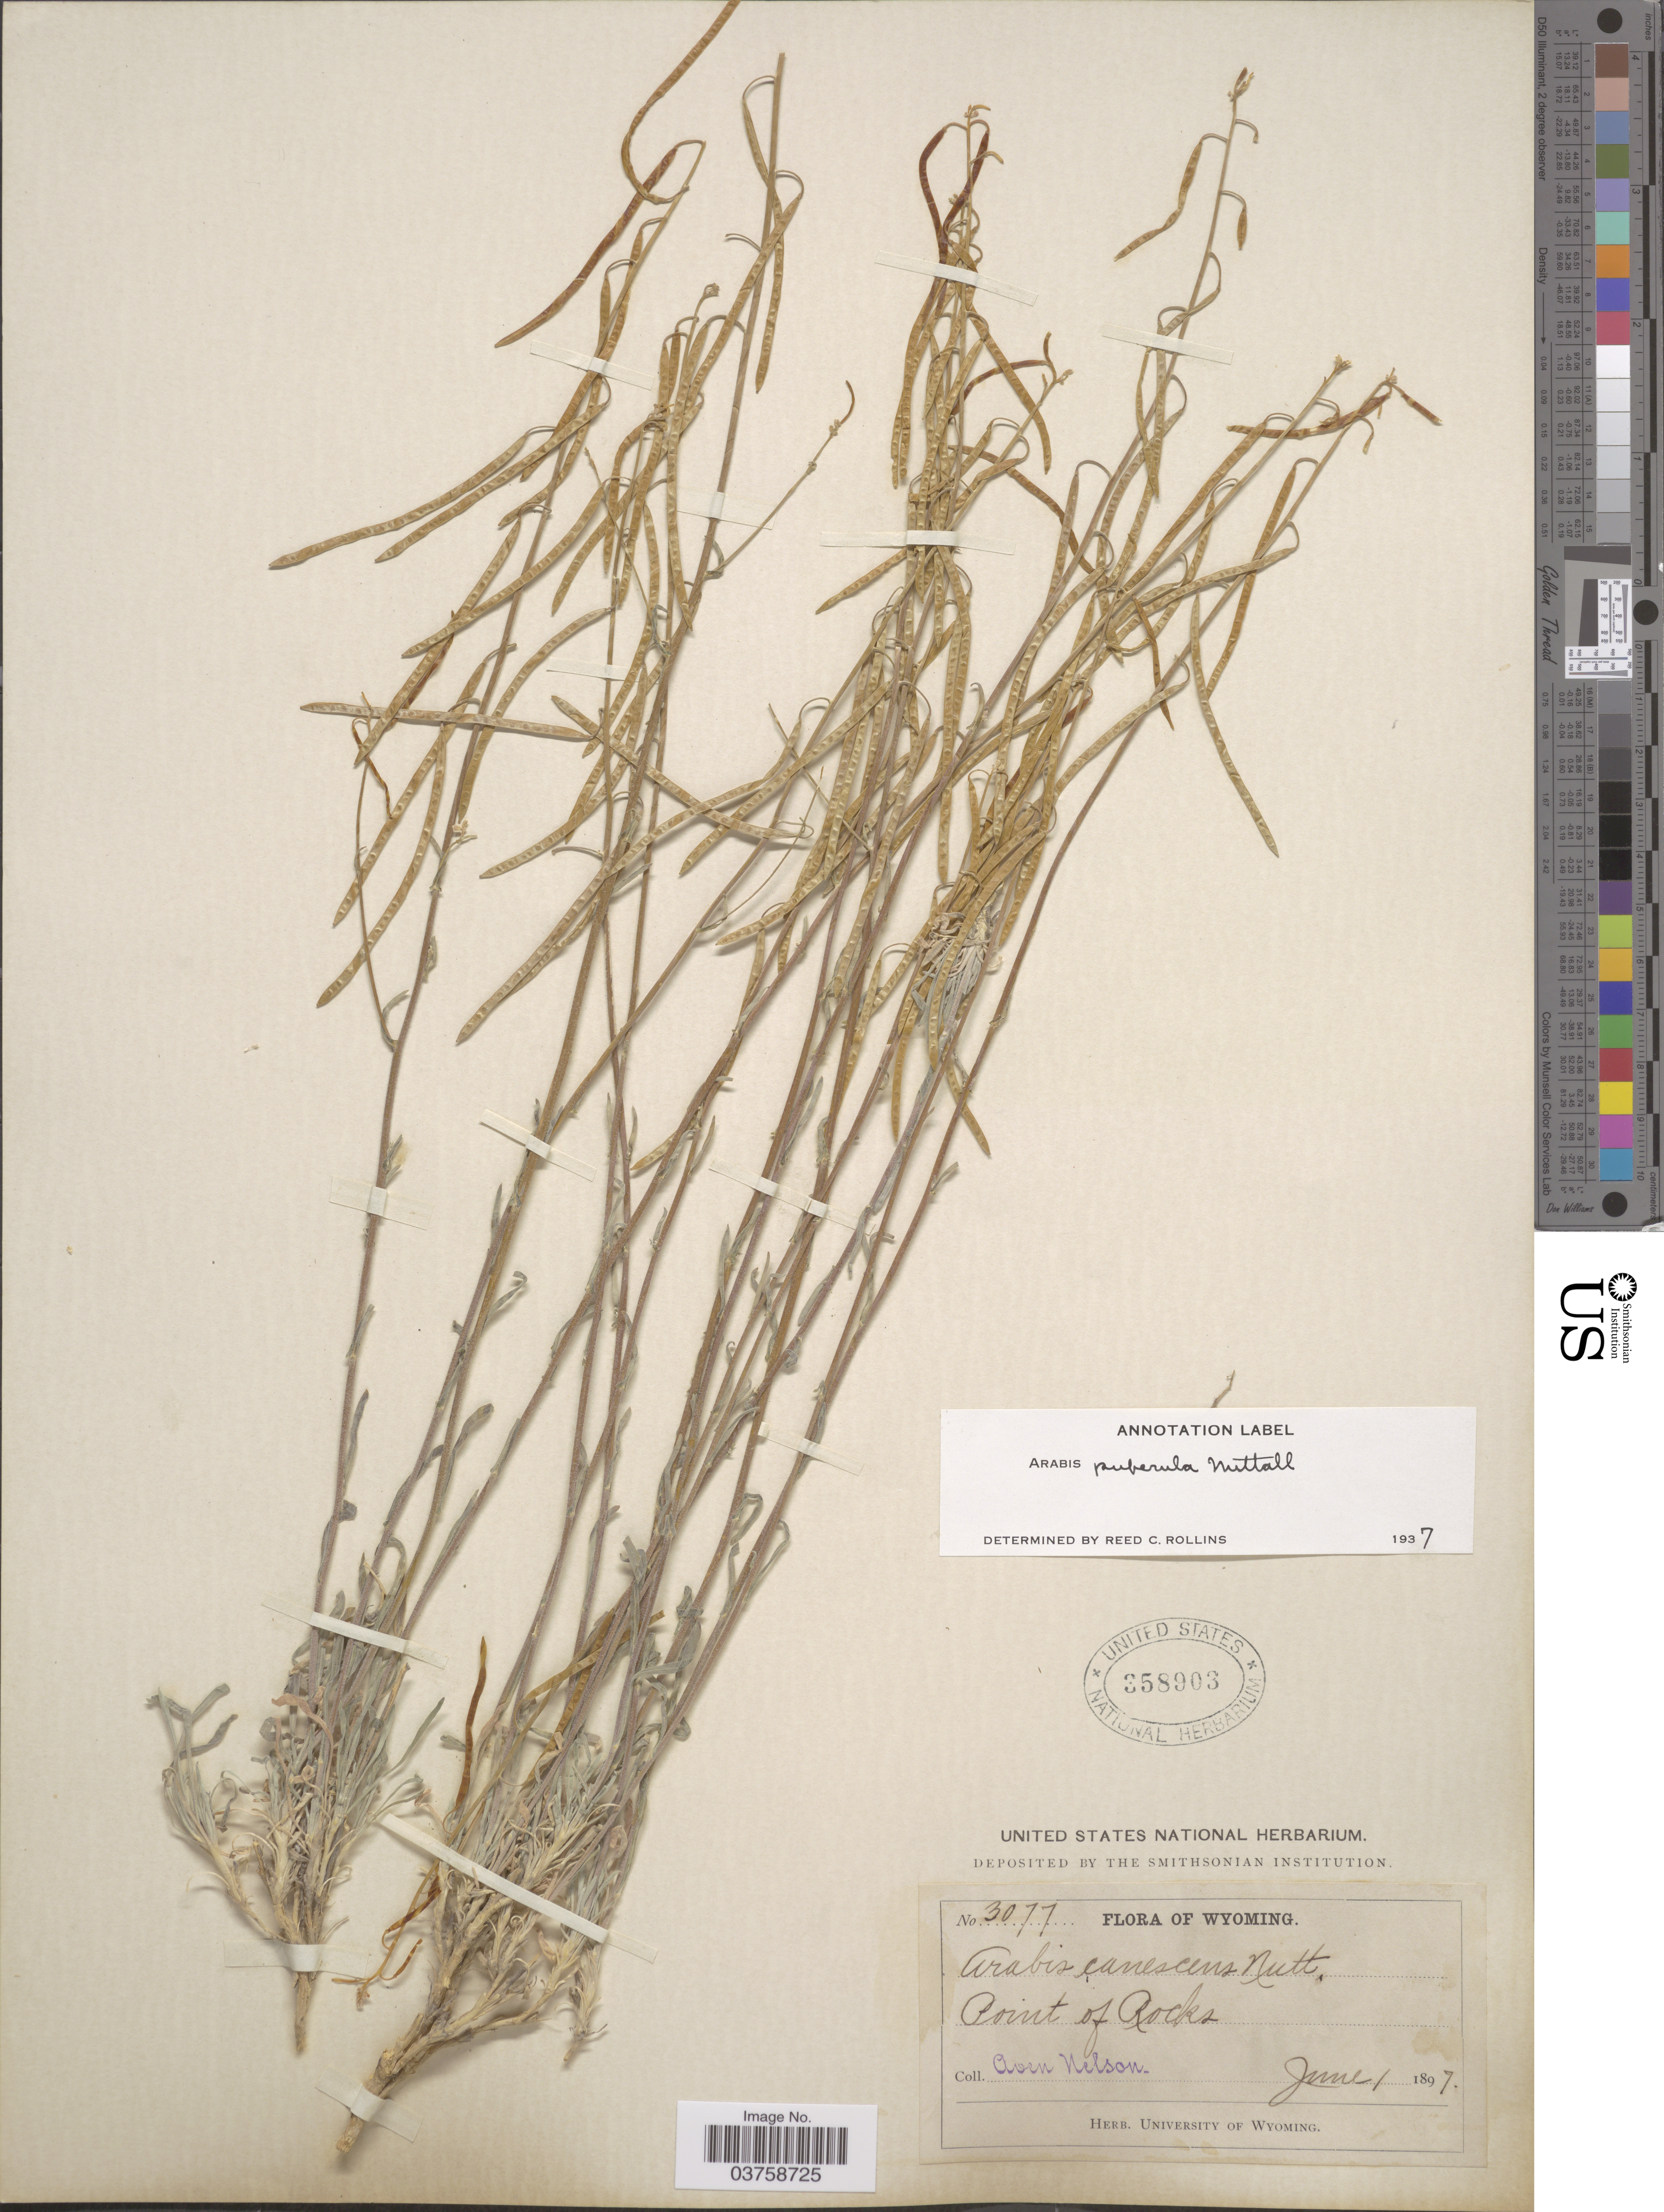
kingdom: Plantae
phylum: Tracheophyta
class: Magnoliopsida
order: Brassicales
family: Brassicaceae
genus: Arabis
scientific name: Arabis puberula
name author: Nutt.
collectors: A. Nelson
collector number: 3077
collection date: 1897-06-01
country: United States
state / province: Wyoming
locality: Point of Rocks.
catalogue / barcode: US 358903